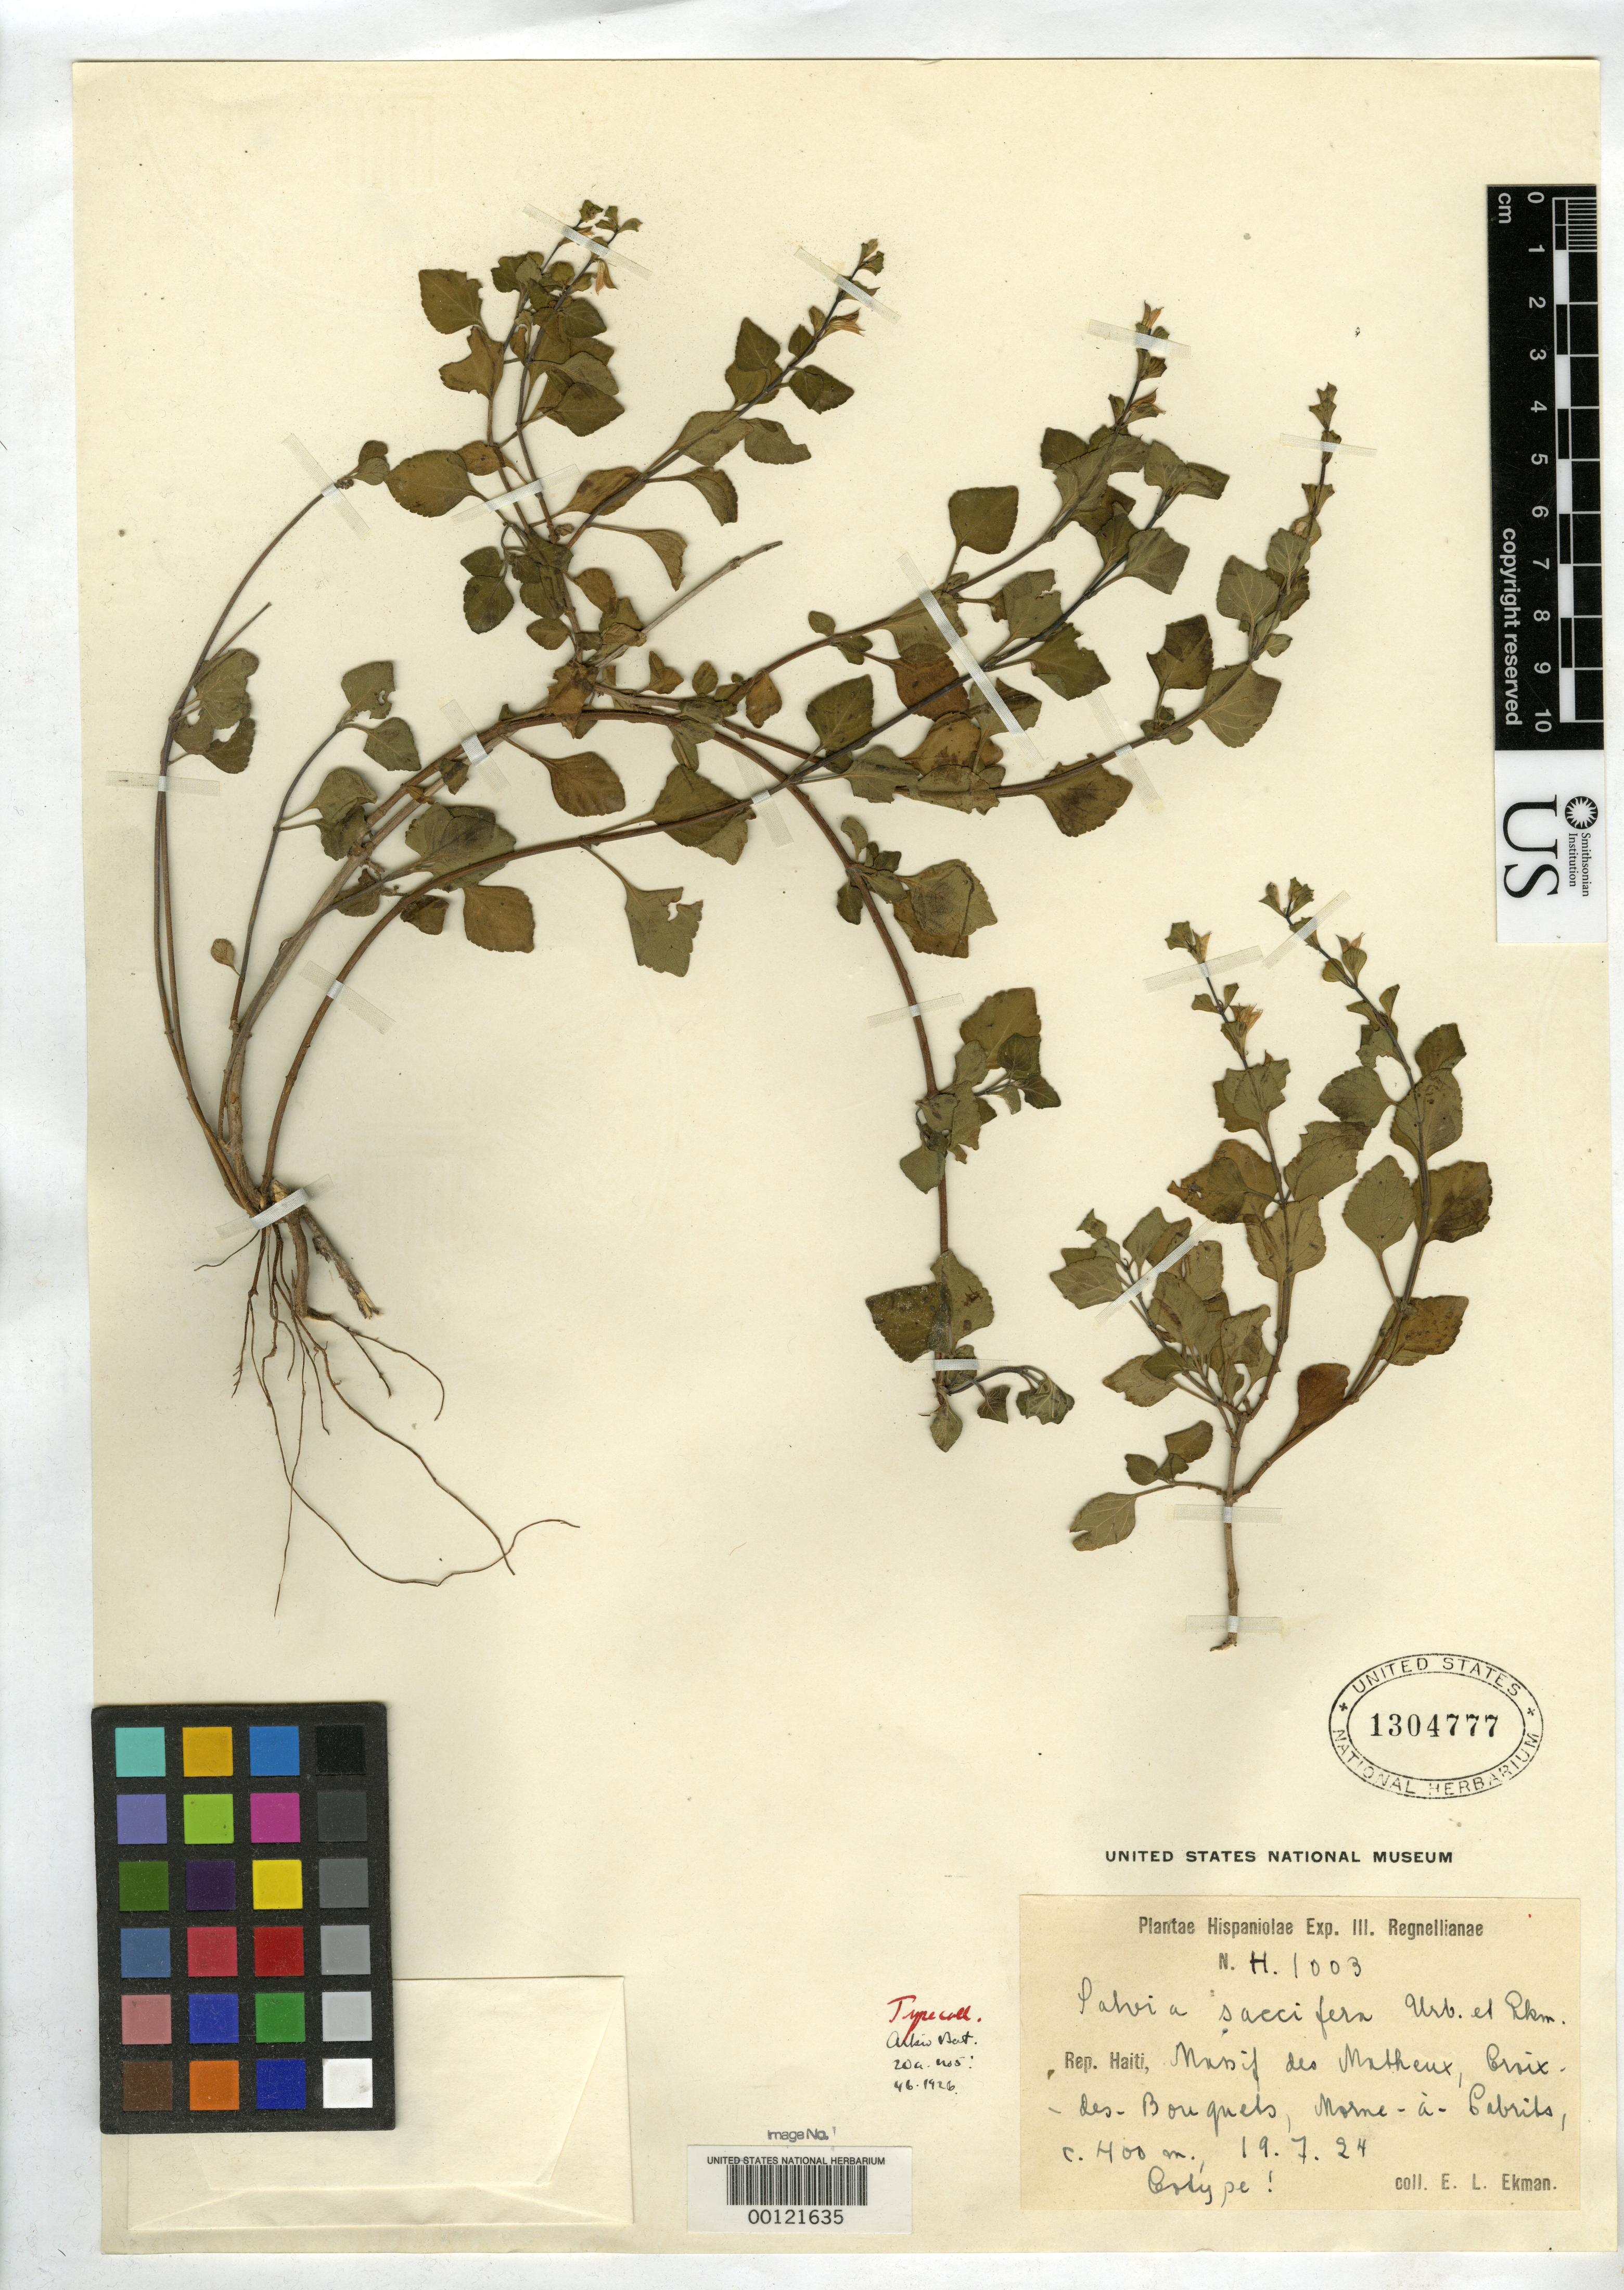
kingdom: Plantae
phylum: Tracheophyta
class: Magnoliopsida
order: Lamiales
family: Lamiaceae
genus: Salvia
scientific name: Salvia saccifera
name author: Urb. & Ekman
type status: Isotype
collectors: E. L. Ekman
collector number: H1003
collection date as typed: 19 Jul 1924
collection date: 1924-07-19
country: Haiti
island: Hispaniola Island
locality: Glore.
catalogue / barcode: US 1304777